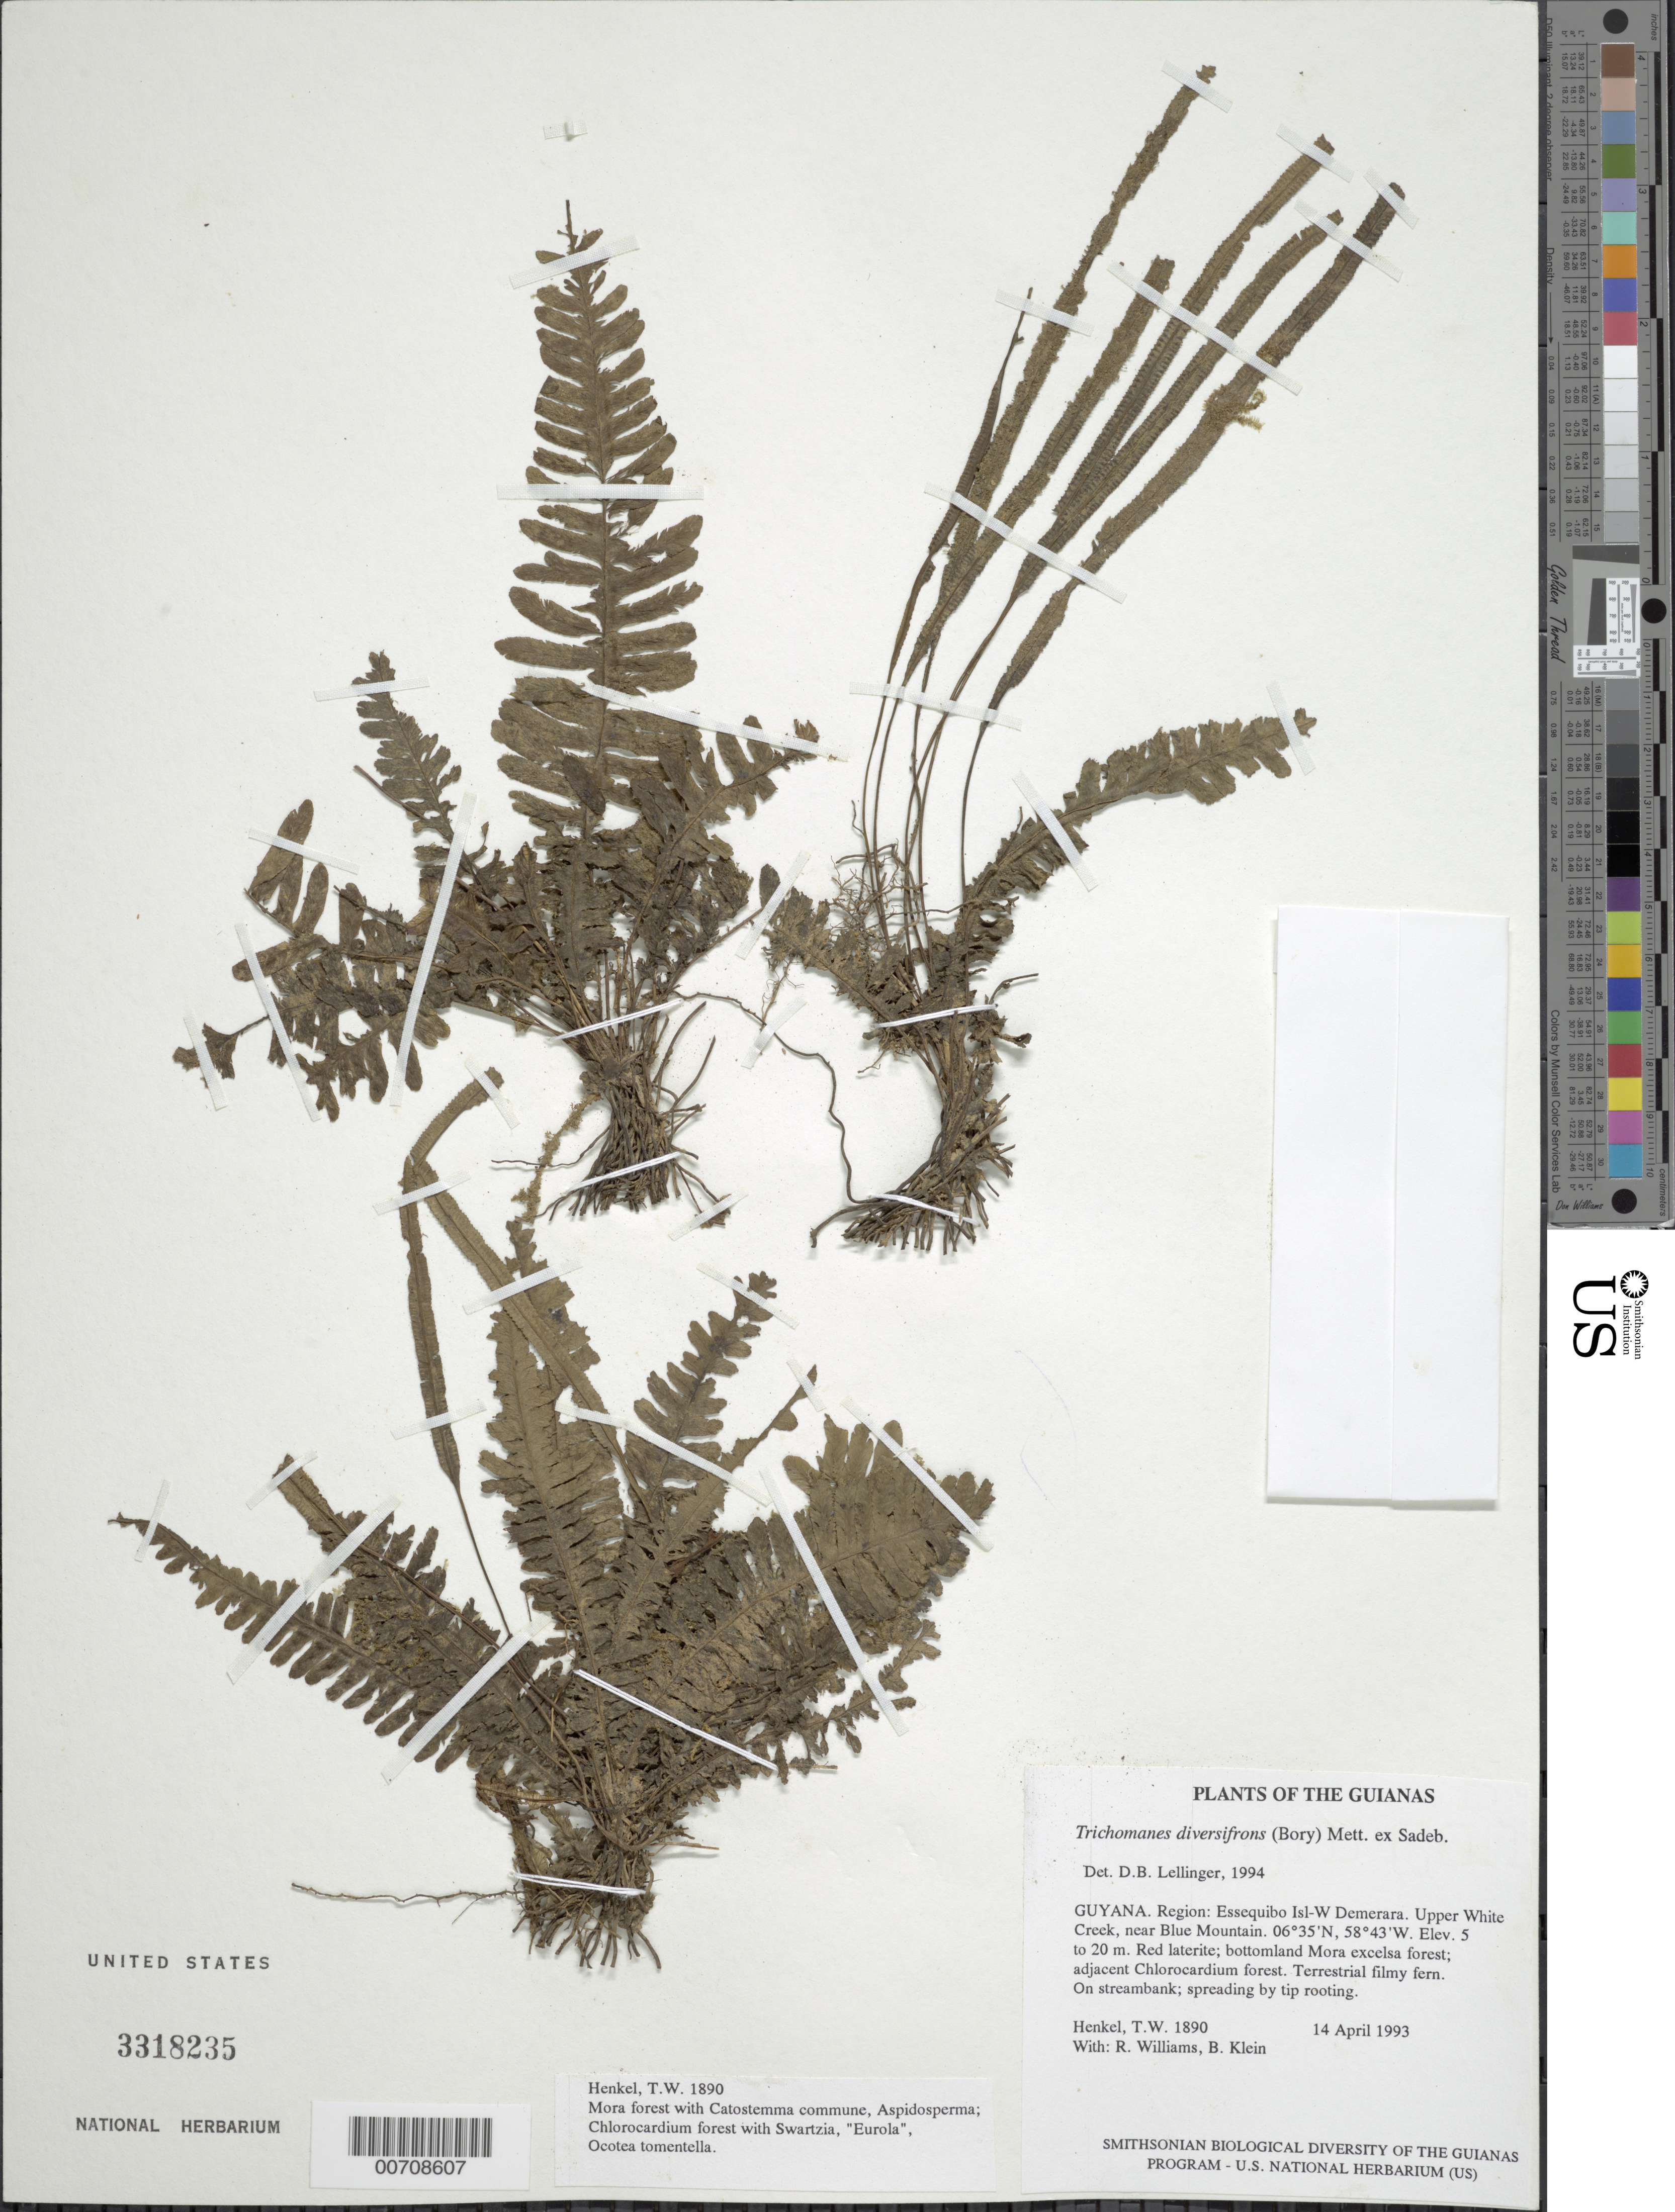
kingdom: Plantae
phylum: Tracheophyta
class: Polypodiopsida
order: Hymenophyllales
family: Hymenophyllaceae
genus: Trichomanes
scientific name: Trichomanes diversifrons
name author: (Bory) Mett. ex Sadeb.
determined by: Lellinger, David B., (BOT), Smithsonian Institution - National Museum of Natural History (UNITED STATES)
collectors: T. Henkel, R. Williams & B. Klein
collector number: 1890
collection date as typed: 14 April 1993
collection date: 1993-04-14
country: Guyana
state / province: Essequibo Isl-W. Demerara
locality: Upper White Creek, near Blue Mountain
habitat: Red laterite; bottomland Mora excelsa forest; adjacent Chlorocardium forest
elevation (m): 5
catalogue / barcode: US 3318235